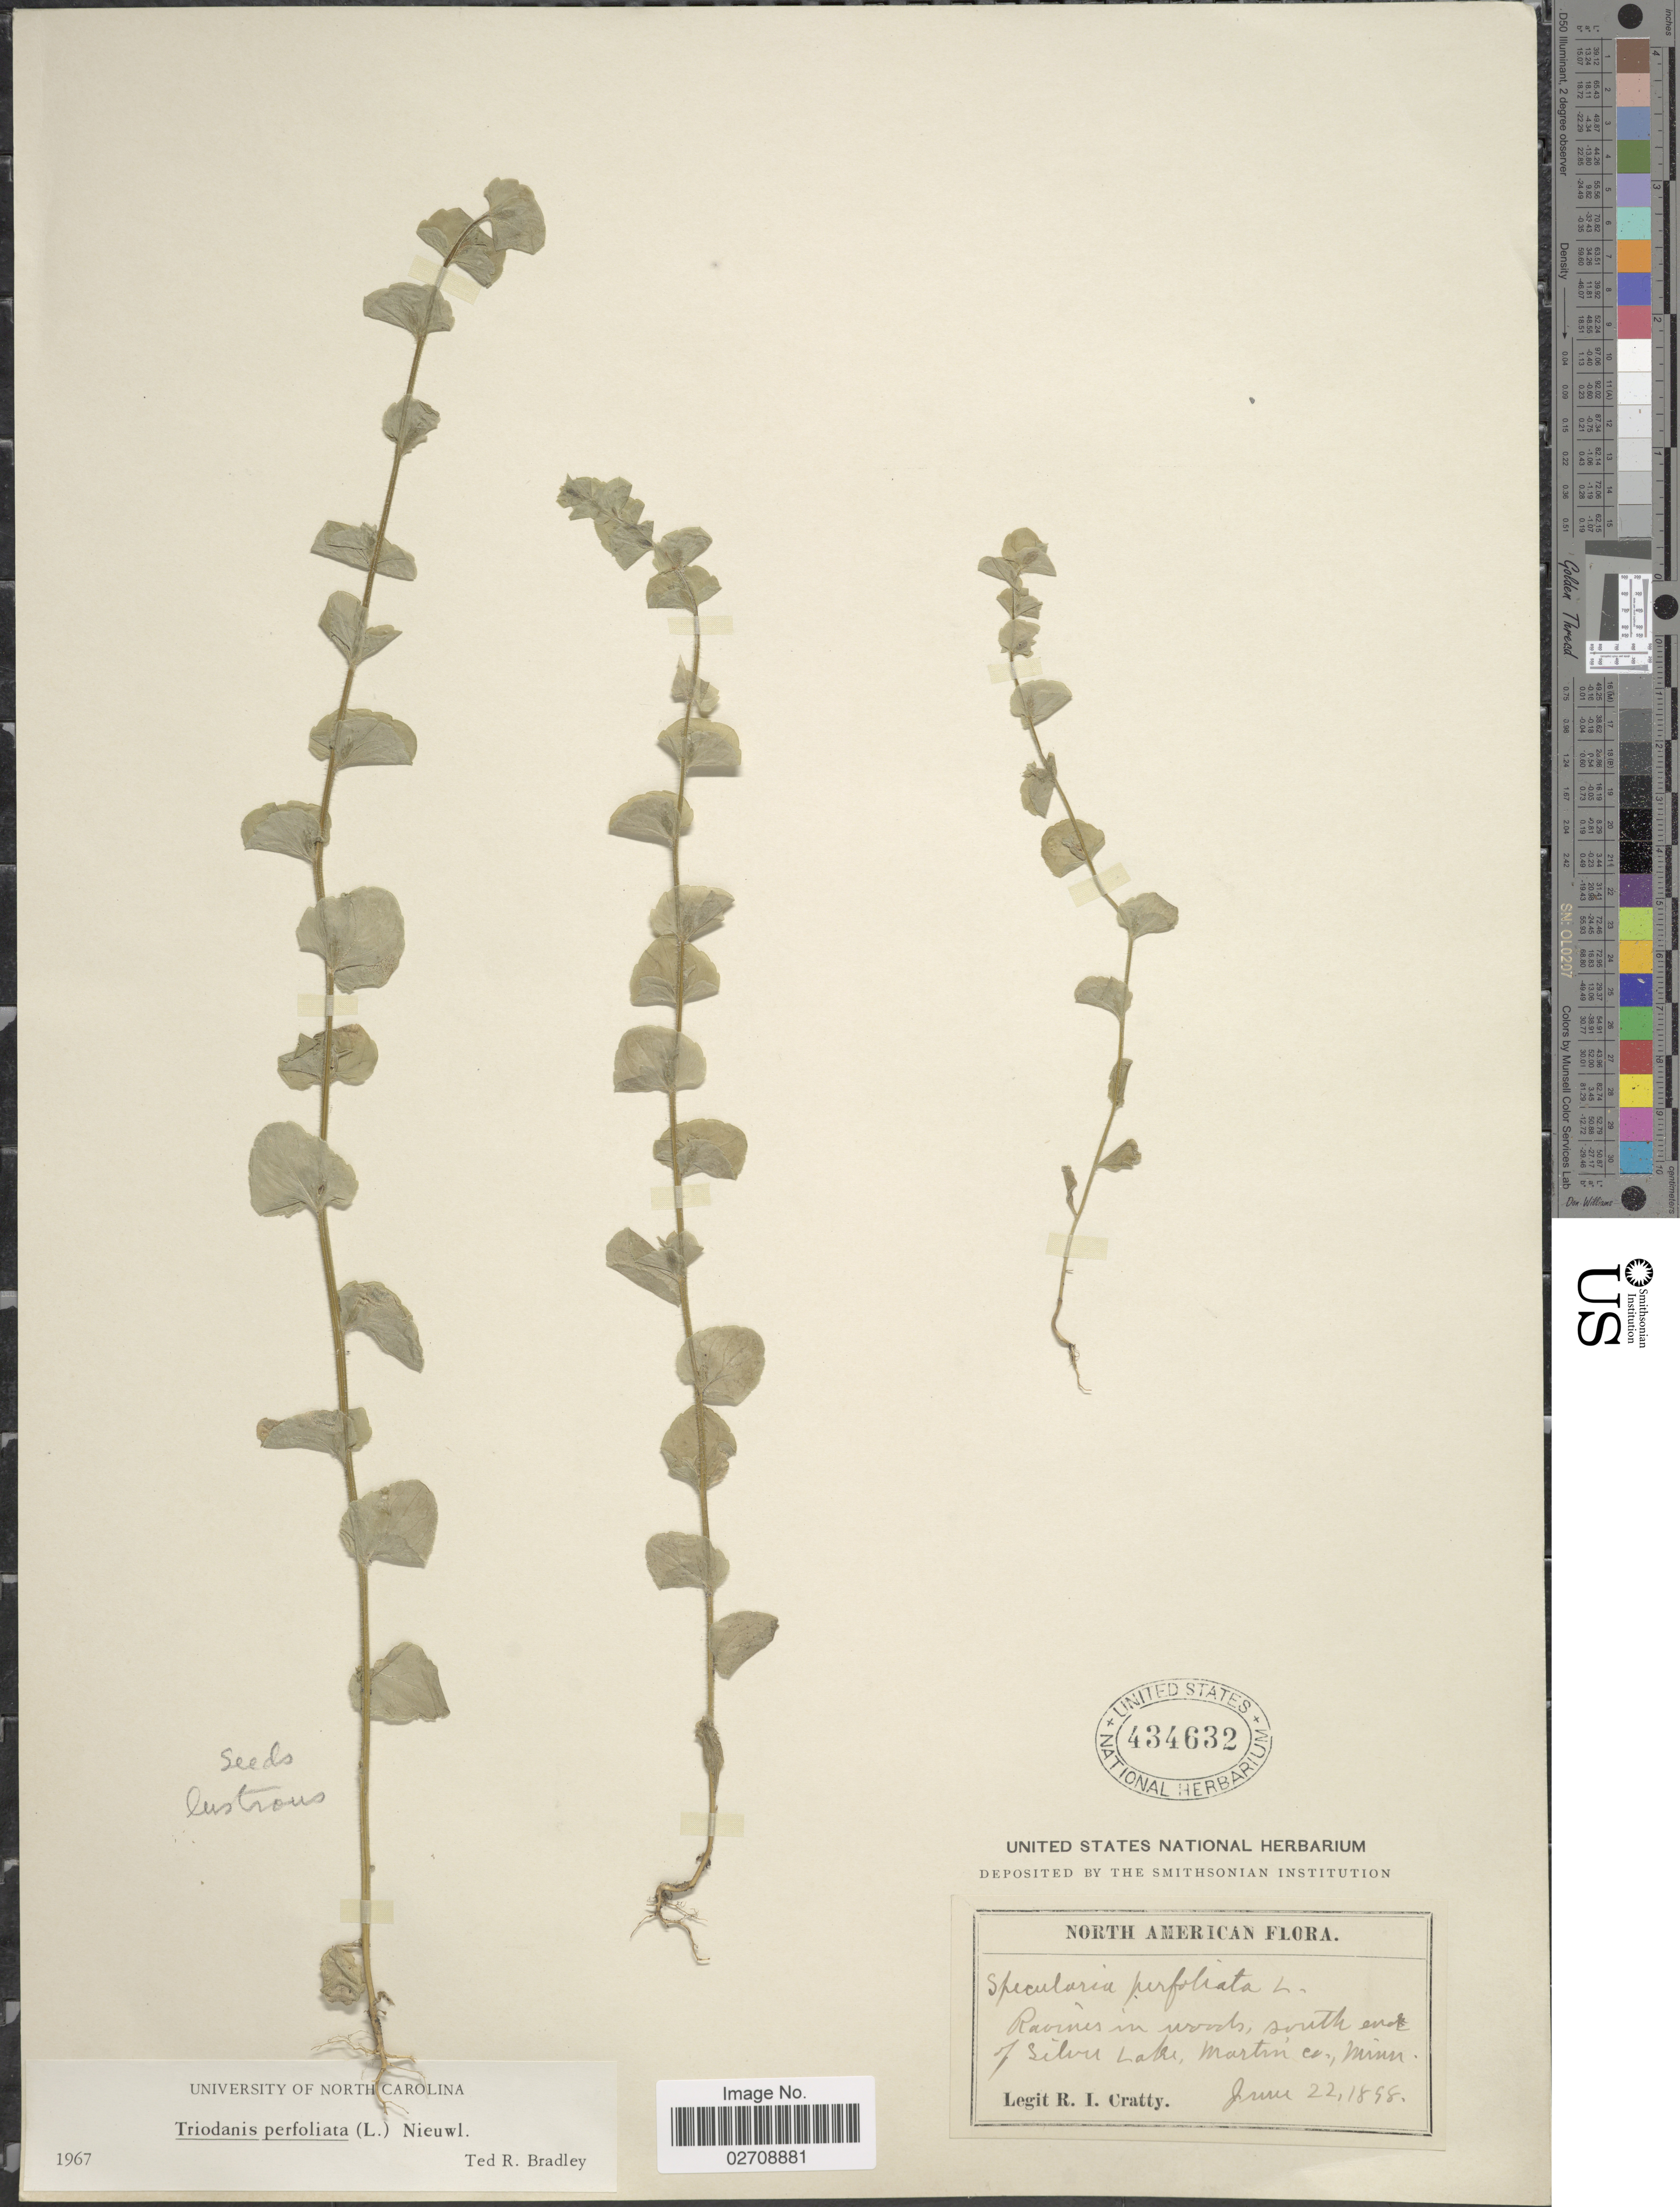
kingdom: Plantae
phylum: Tracheophyta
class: Magnoliopsida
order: Asterales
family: Campanulaceae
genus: Triodanis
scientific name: Triodanis perfoliata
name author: (L.) Nieuwl.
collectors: R. Cratty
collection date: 1898-06-22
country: United States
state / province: Minnesota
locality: Ravines in woods, south end of Silver Lake , Martin Co., Minn.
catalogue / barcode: US 434632